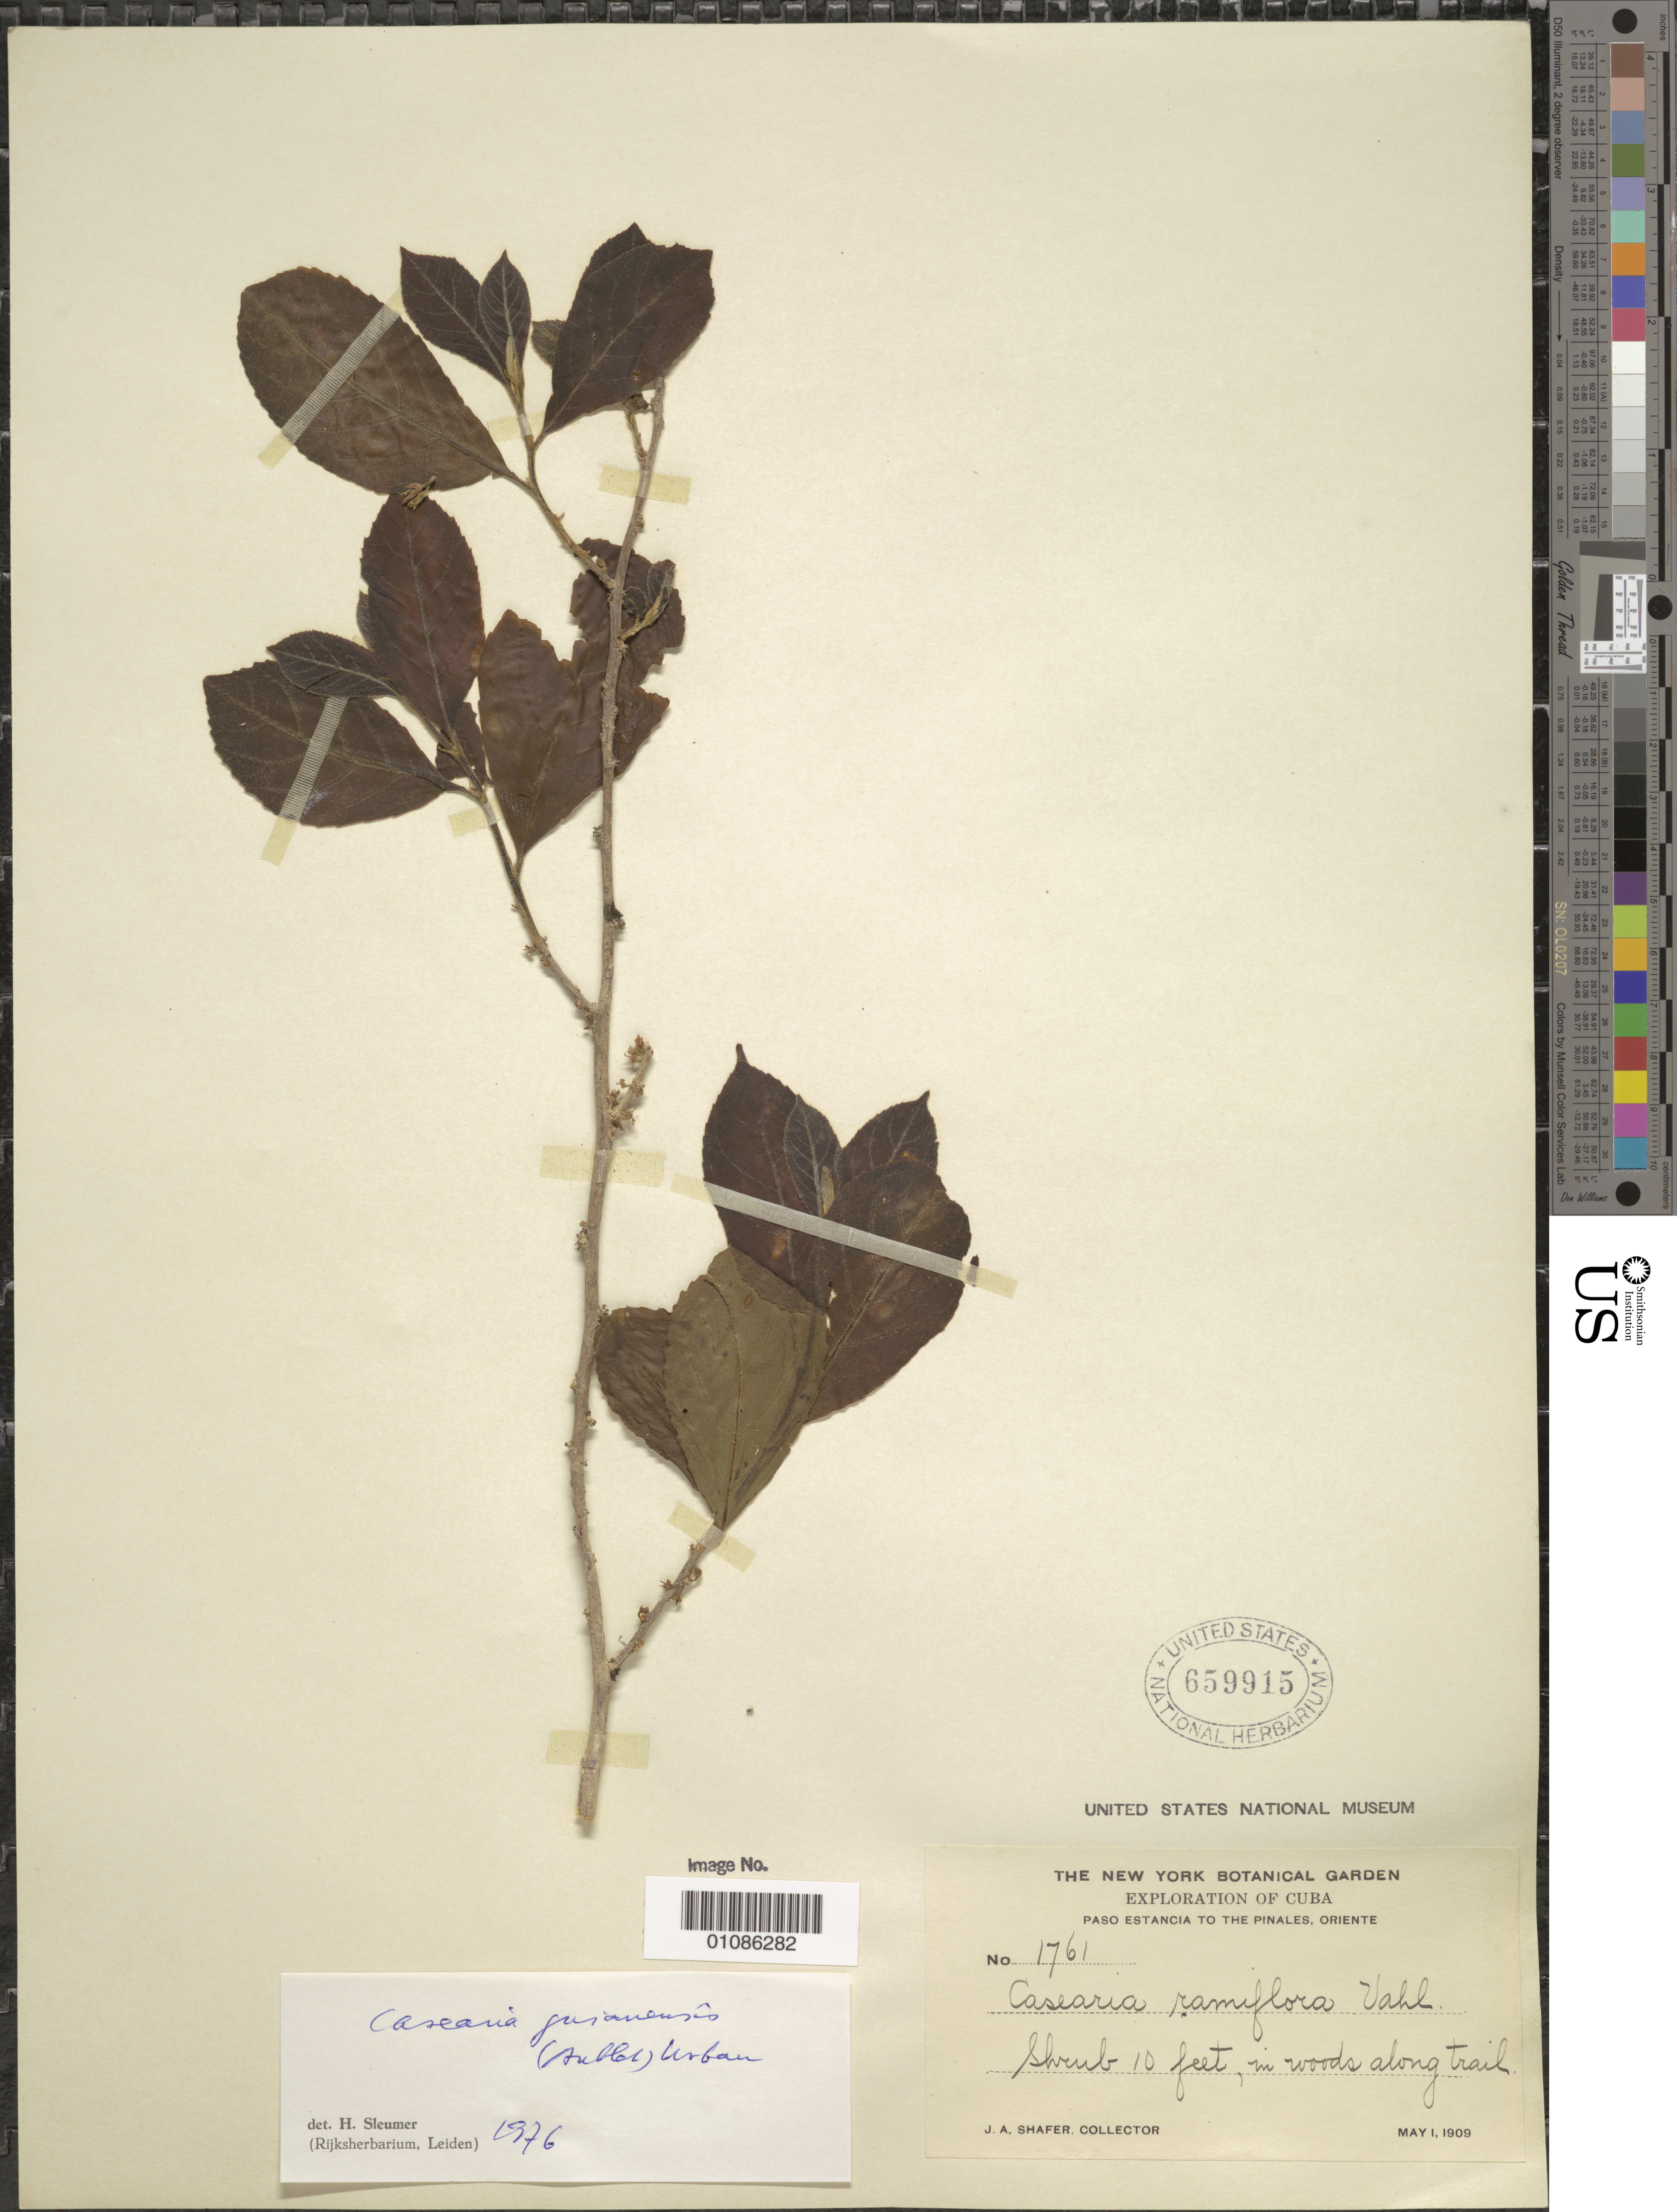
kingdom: Plantae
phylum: Tracheophyta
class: Magnoliopsida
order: Malpighiales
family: Salicaceae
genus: Casearia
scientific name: Casearia guianensis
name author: (Aubl.) Urb.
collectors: J. A. Shafer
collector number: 1761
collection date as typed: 01 May 1909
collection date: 1909-05-01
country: Cuba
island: Cuba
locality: Oriente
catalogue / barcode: US 659915